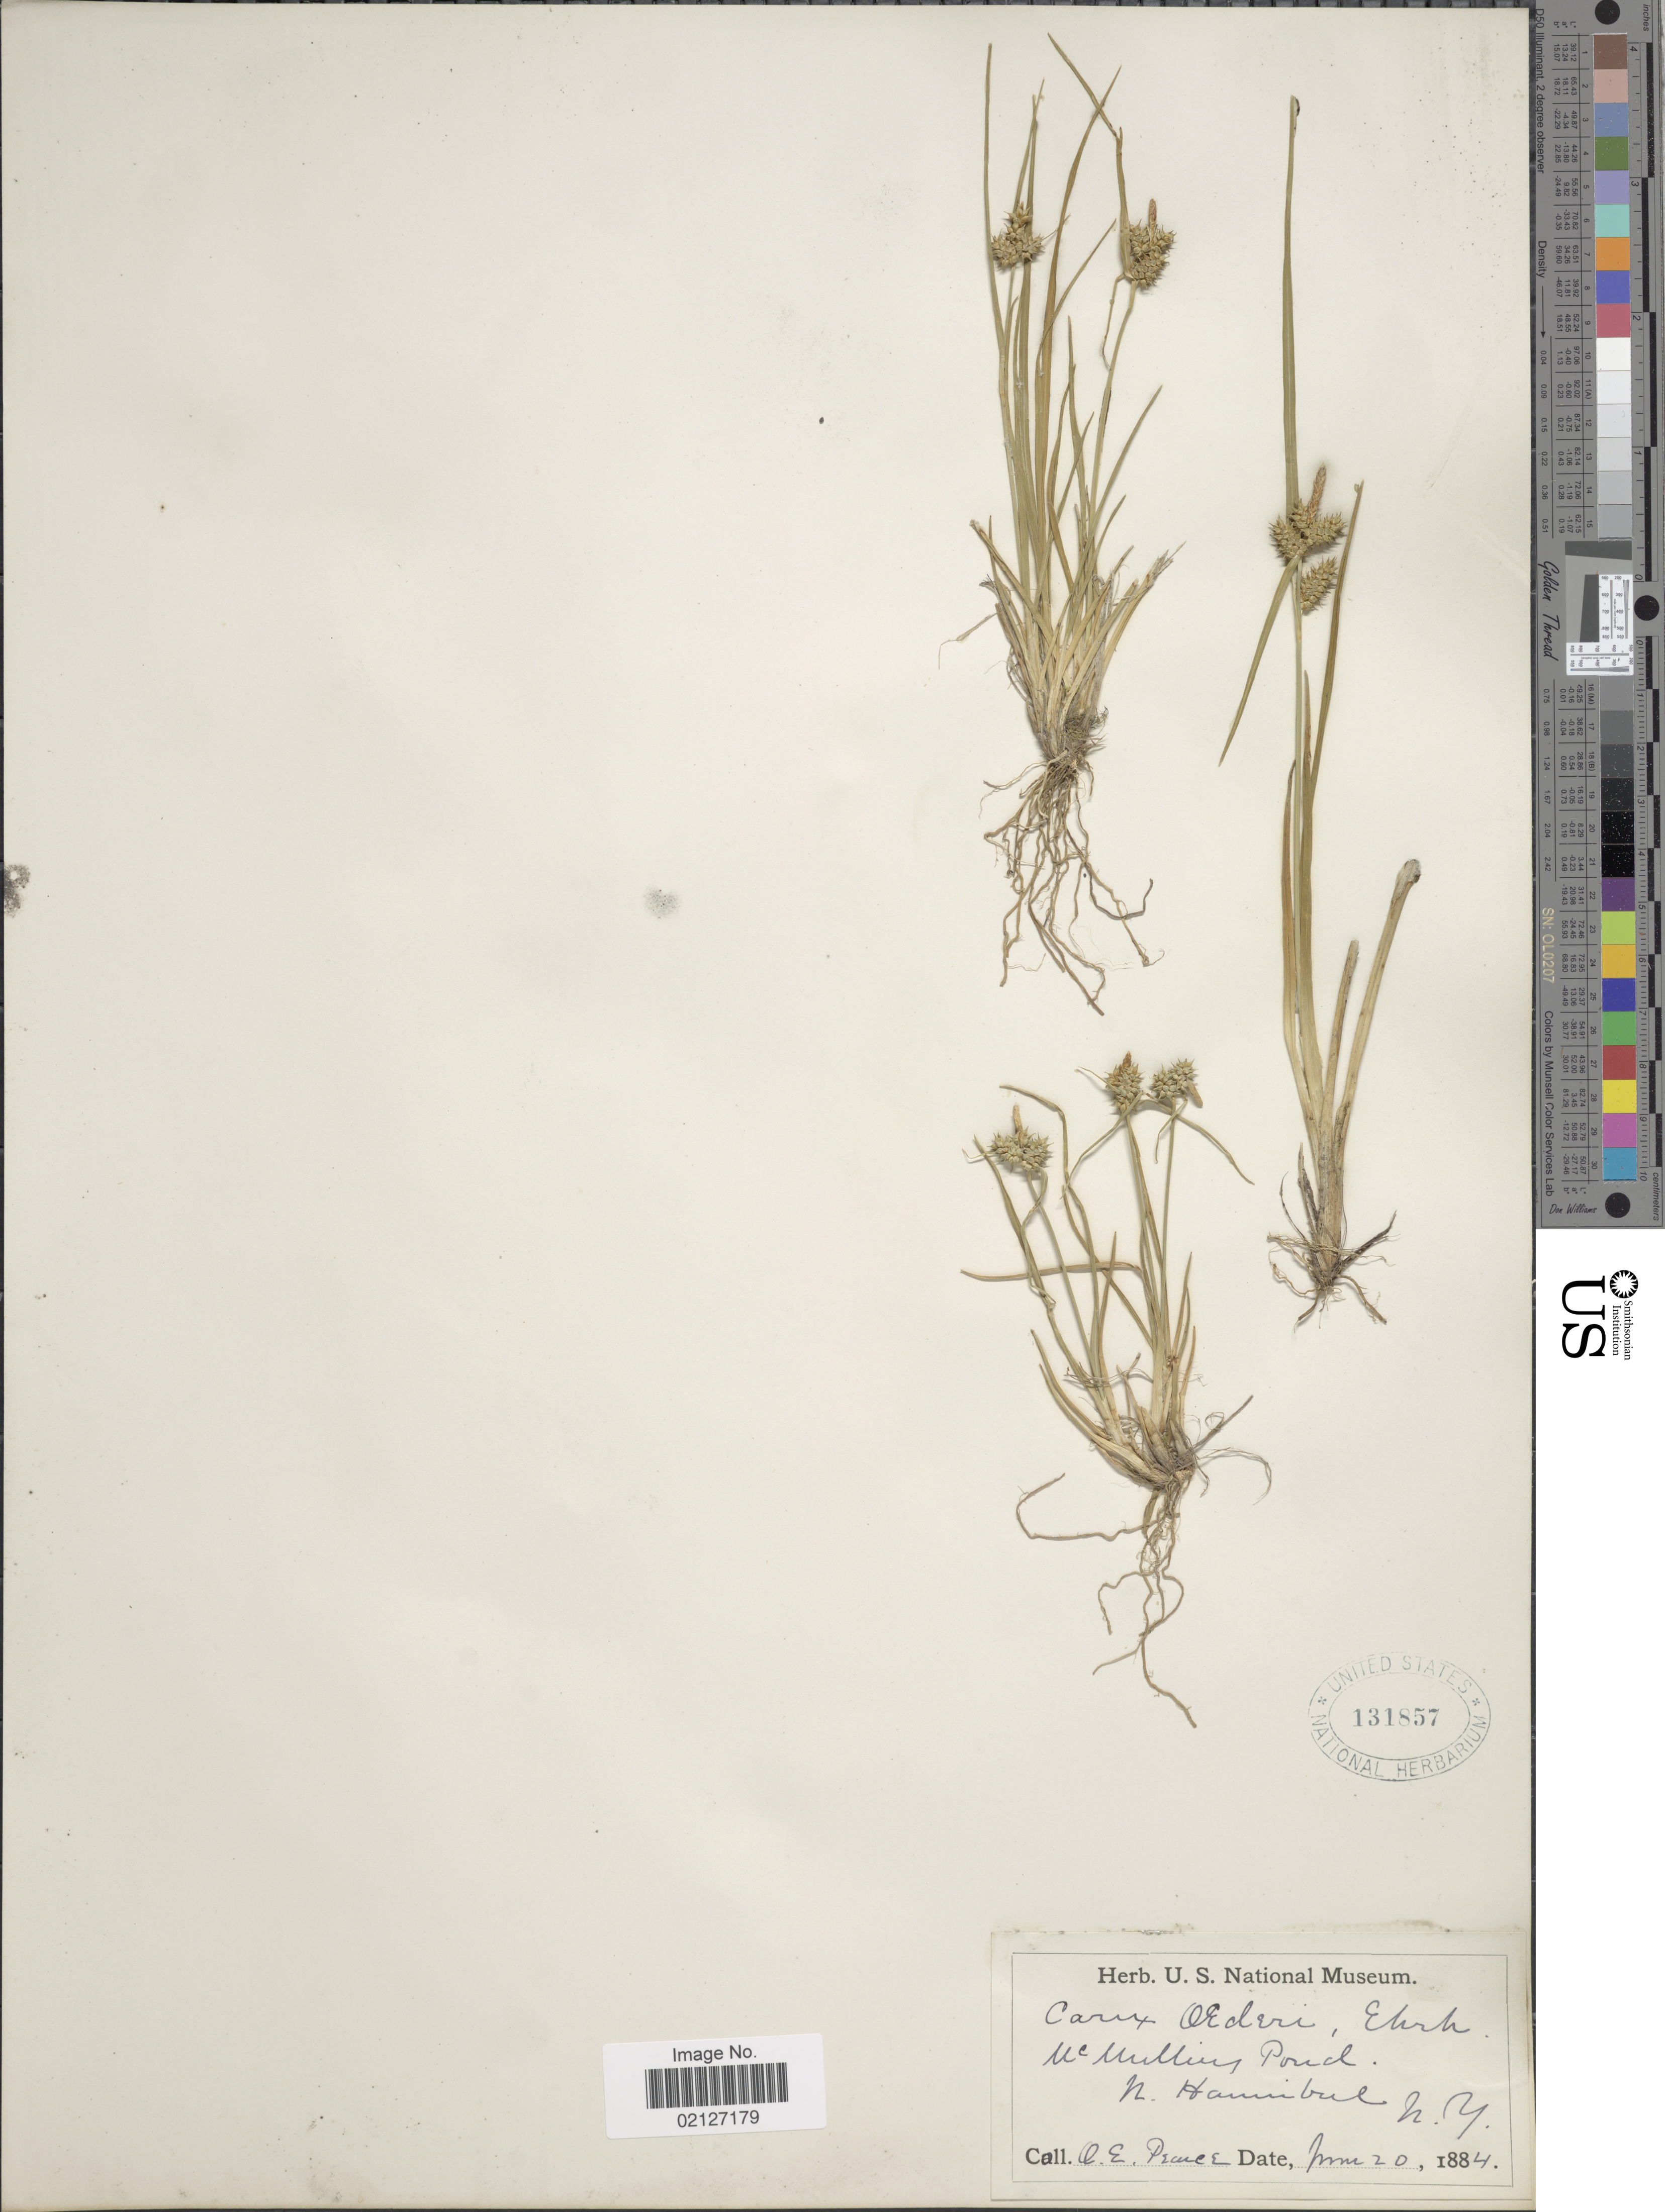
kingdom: Plantae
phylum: Tracheophyta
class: Liliopsida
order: Poales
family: Cyperaceae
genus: Carex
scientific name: Carex oederi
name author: Retz.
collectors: O. E. Pearce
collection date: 1884-06-20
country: United States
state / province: New York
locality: McMullins Pond, N. Hannibal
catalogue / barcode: US 131857